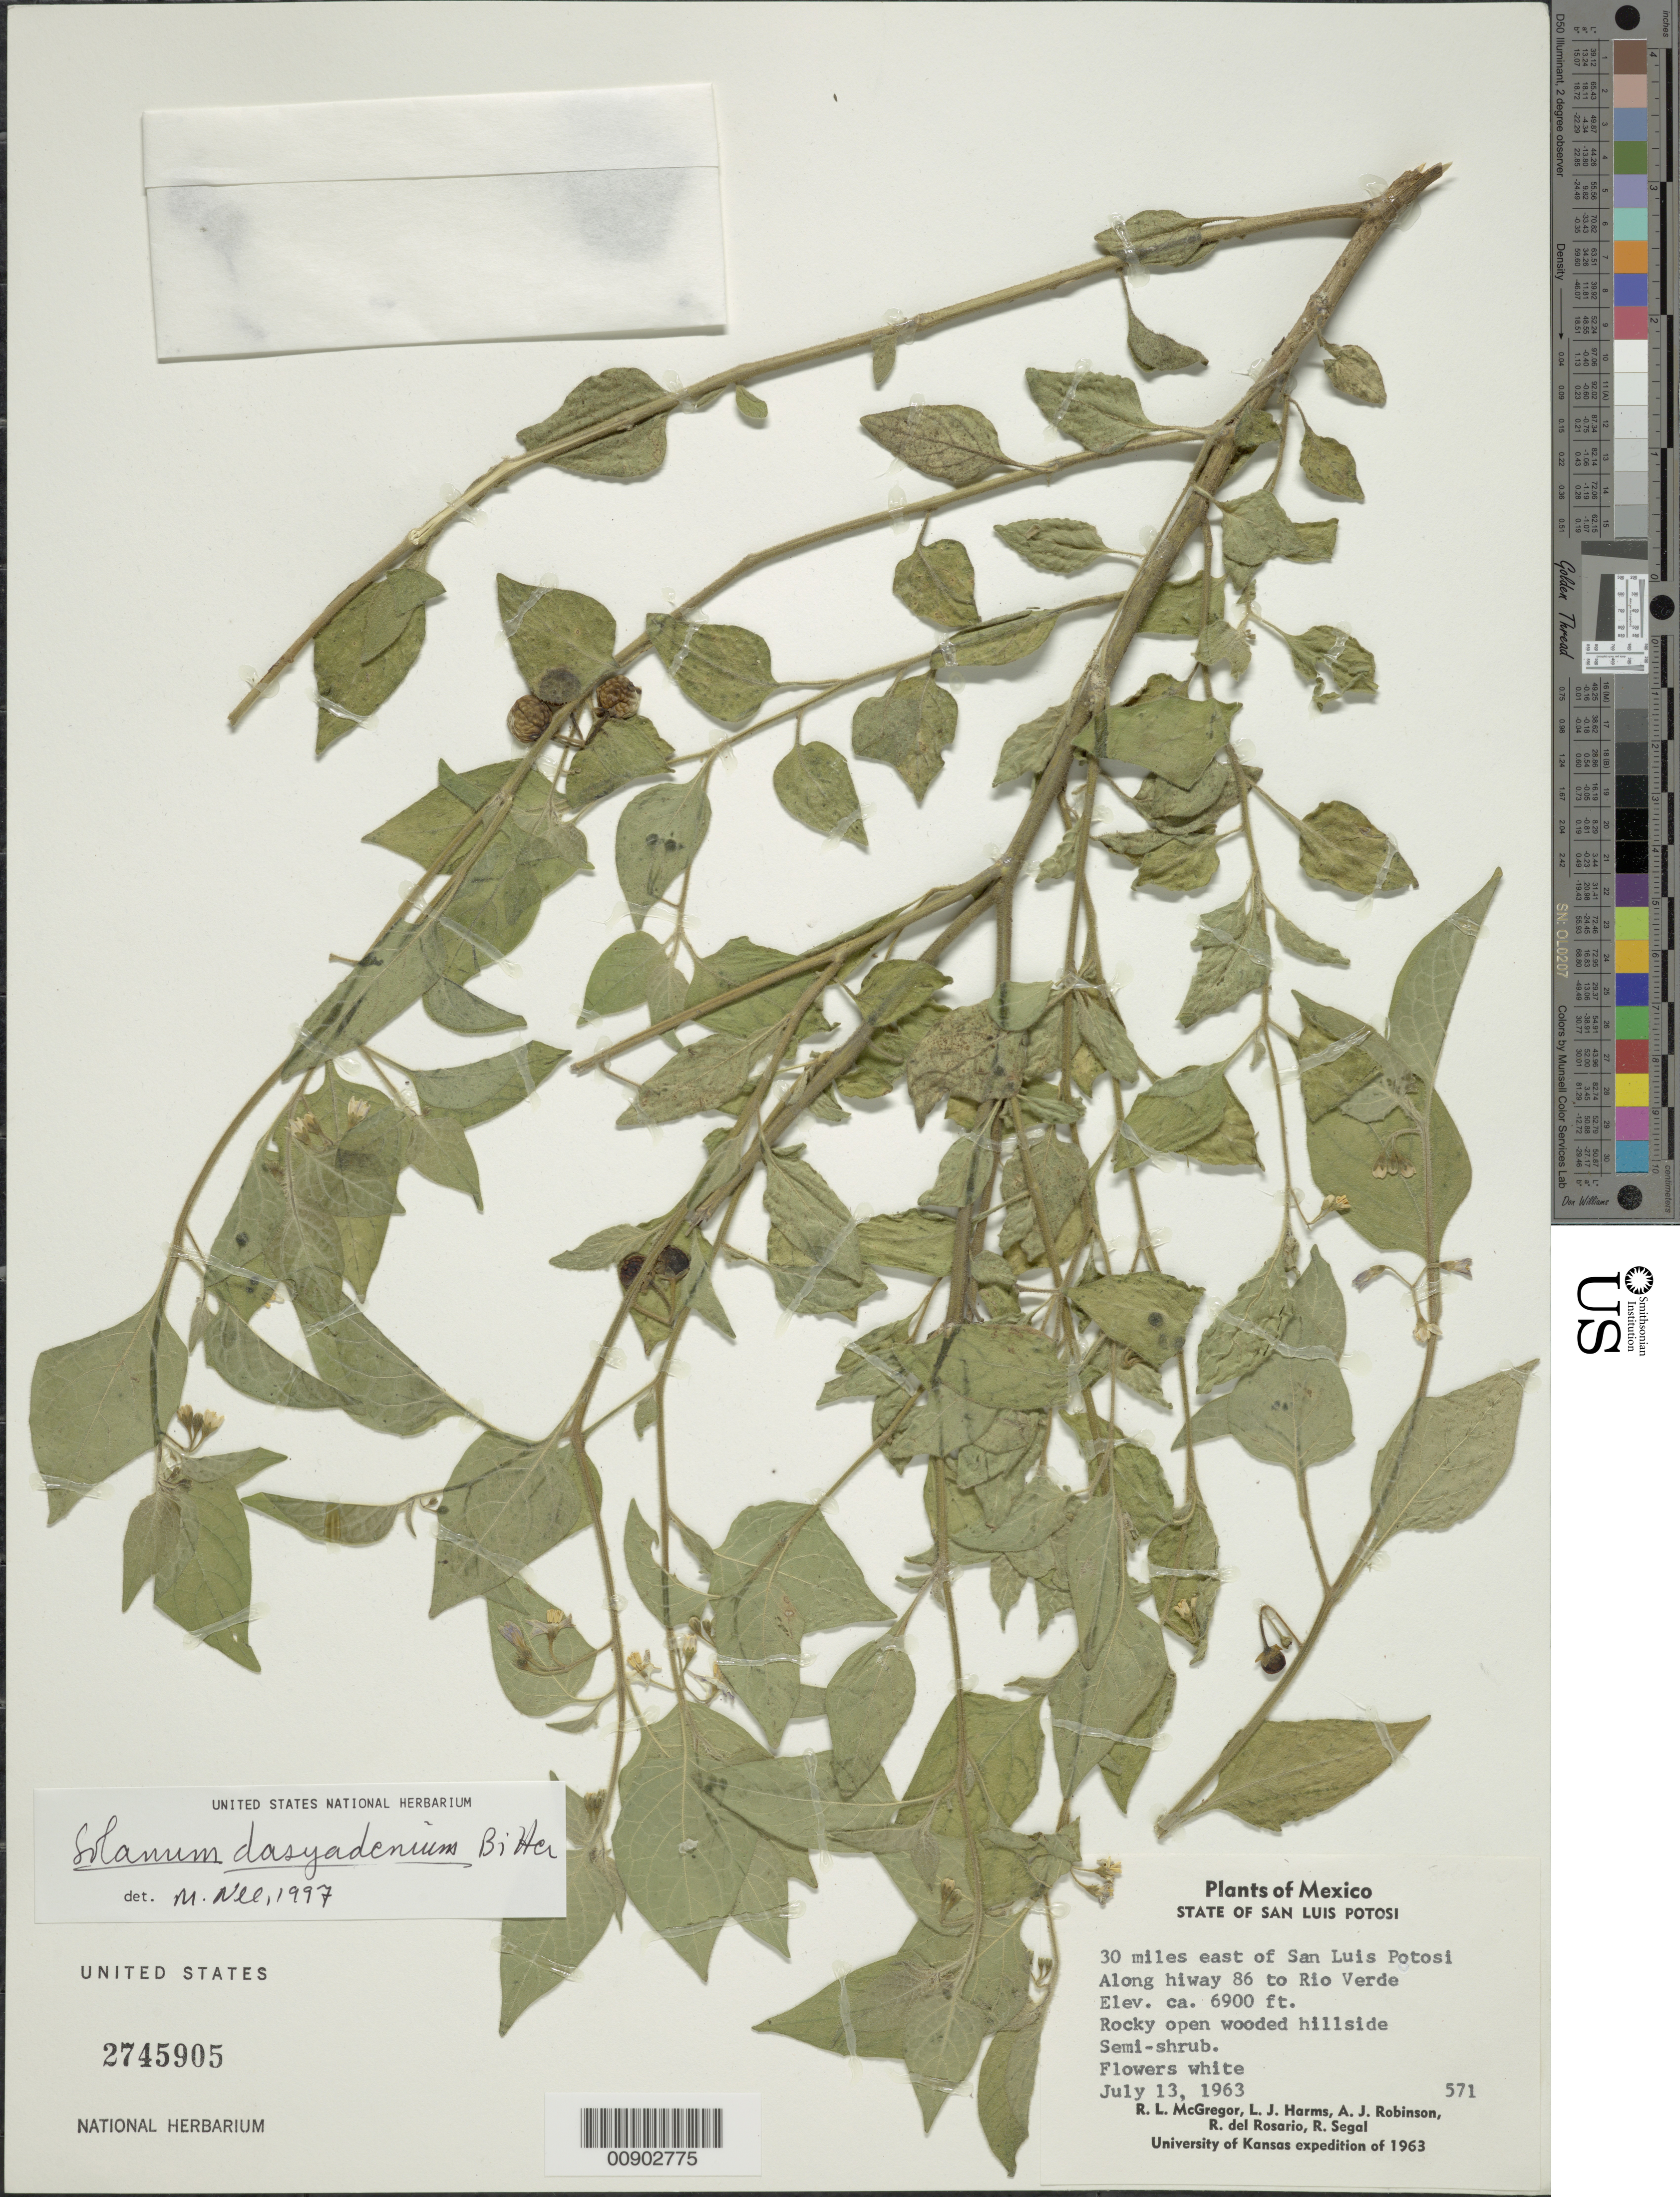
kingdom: Plantae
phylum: Tracheophyta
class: Magnoliopsida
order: Solanales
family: Solanaceae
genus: Solanum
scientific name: Solanum pruinosum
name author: Dunal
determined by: Knapp, S. D.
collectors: R. McGregor, L. Harms, A. J. Robinson, R. del Rosario & R. Segal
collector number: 571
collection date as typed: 13 Jul 1963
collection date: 1963-07-13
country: Mexico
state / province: San Luis Potosí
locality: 30 miles east of San Luis Potosí along hwy. 86 to Río Verde.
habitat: Rocky open wooded hillside.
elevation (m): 2103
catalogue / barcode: US 2745905